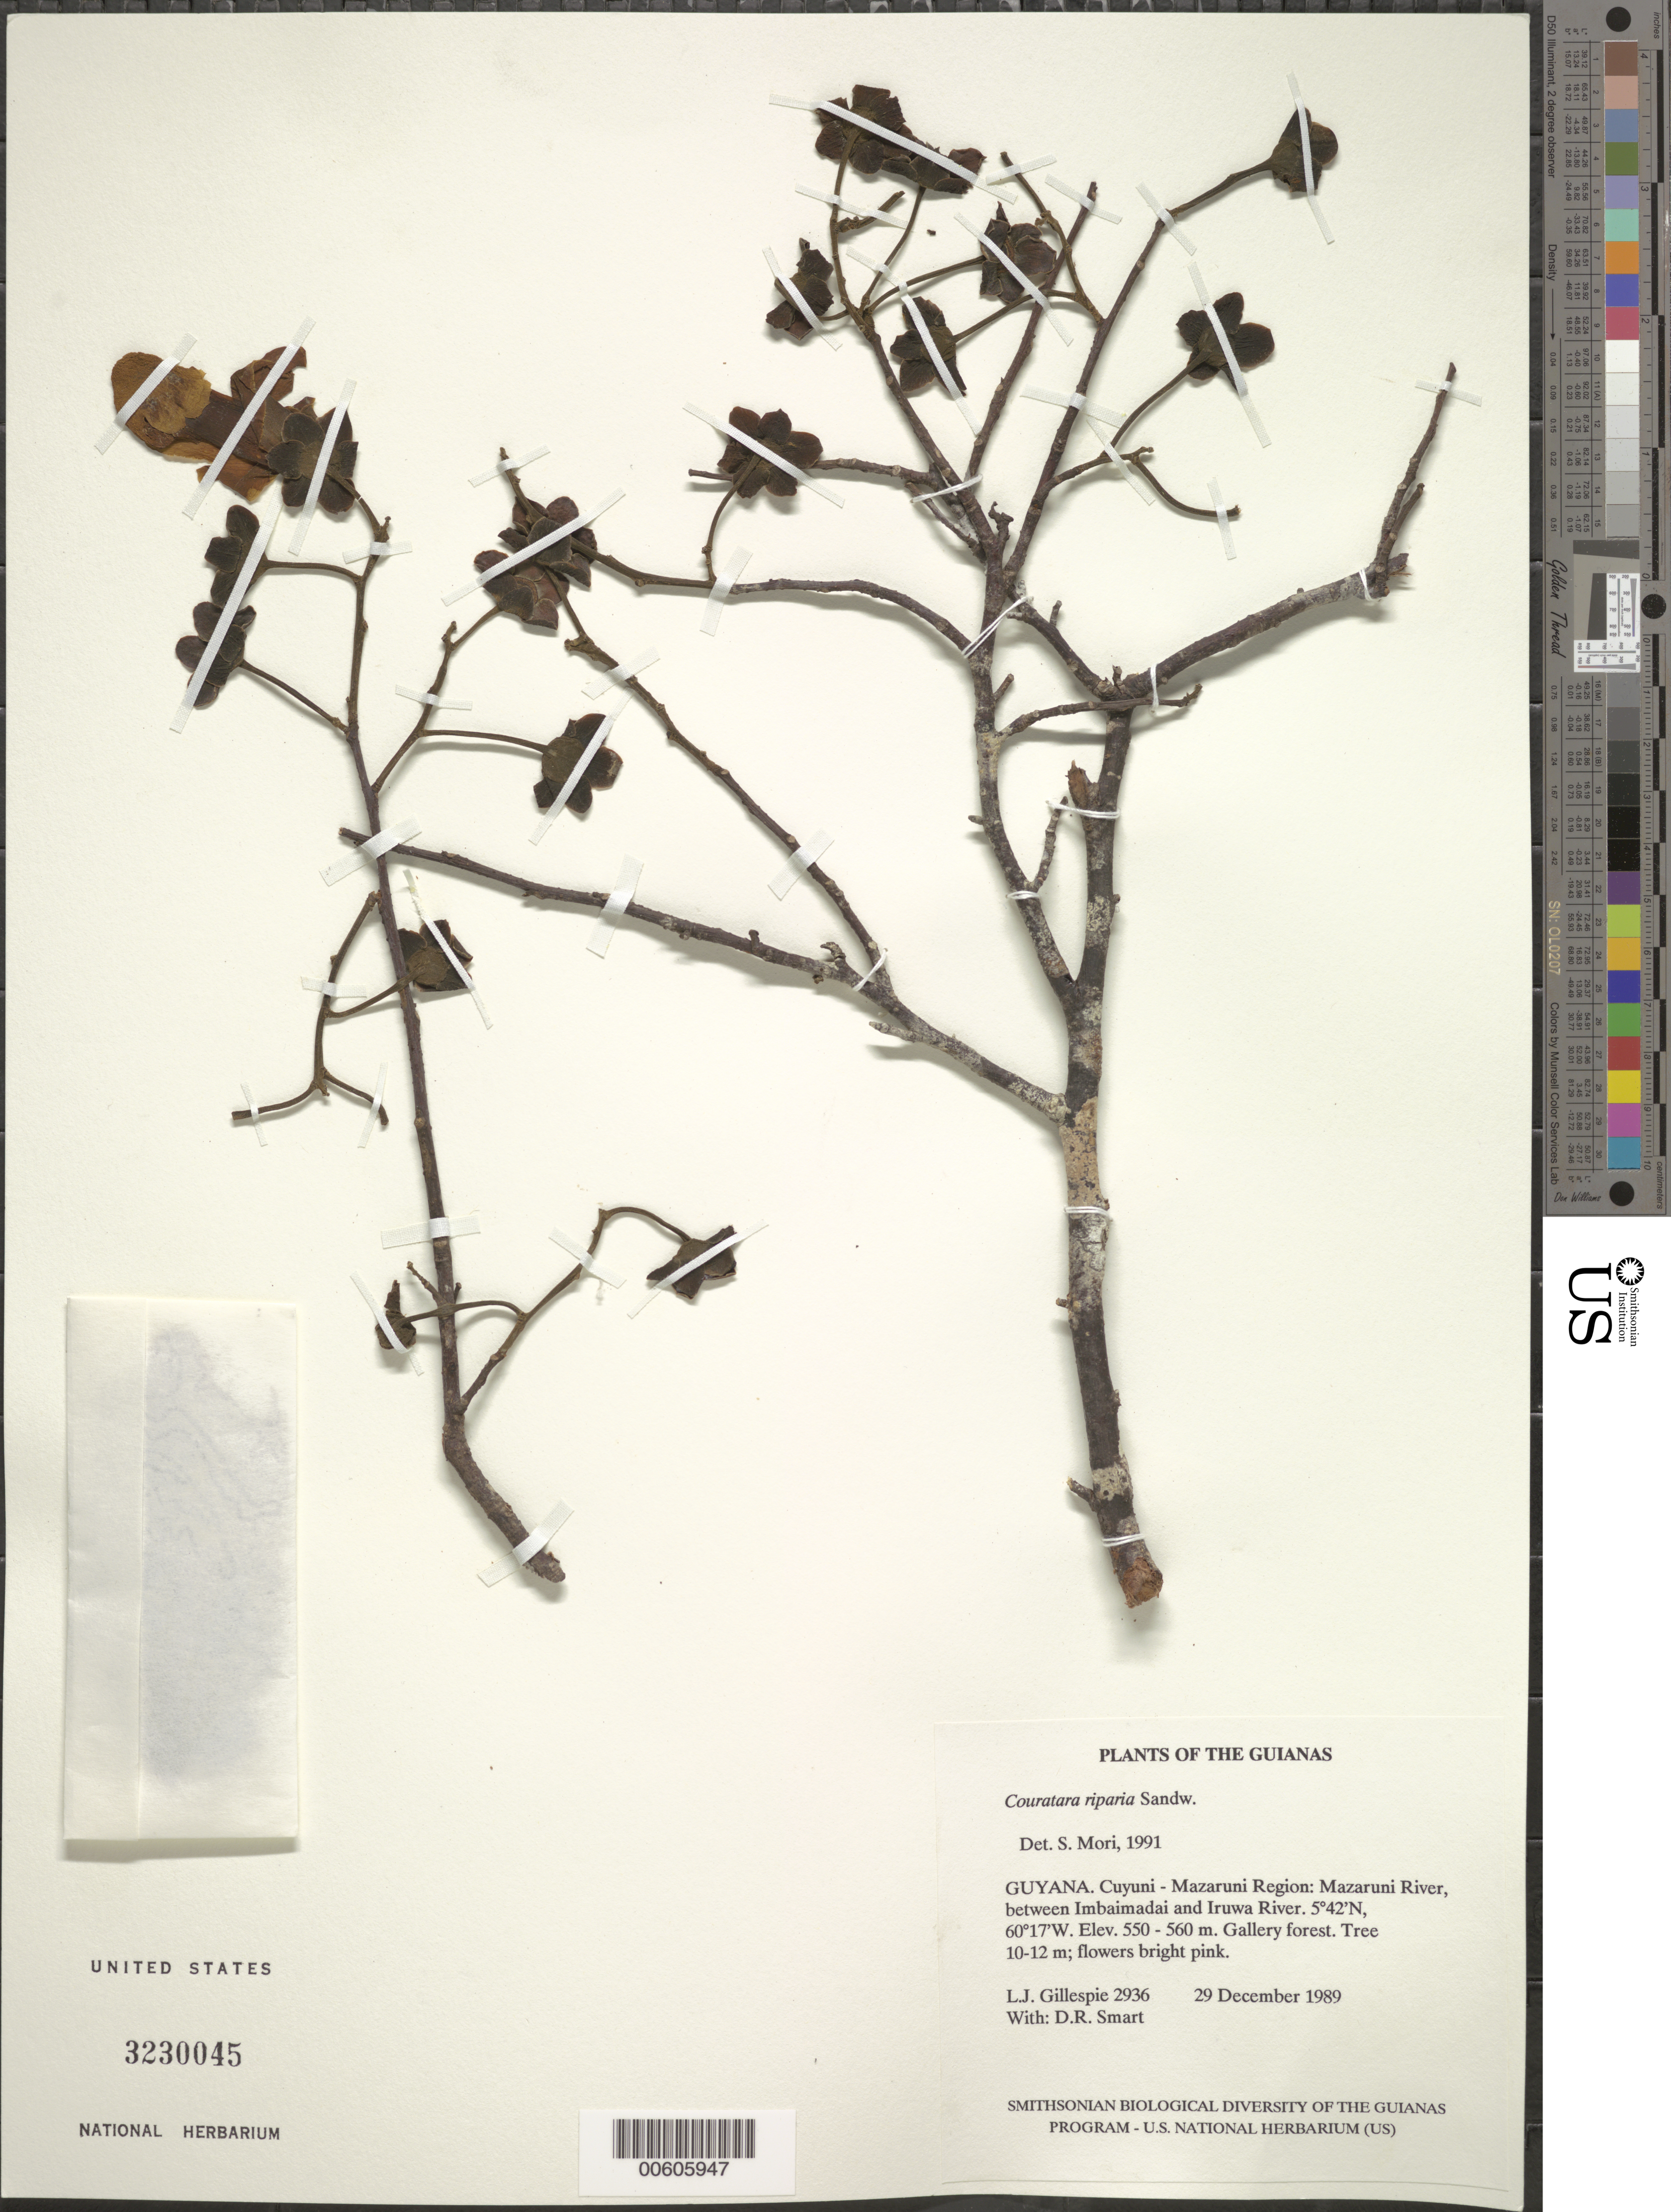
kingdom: Plantae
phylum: Tracheophyta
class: Magnoliopsida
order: Ericales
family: Lecythidaceae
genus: Couratari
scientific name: Couratari riparia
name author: Sandwith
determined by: Mori, Scott A.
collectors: L. J. Gillespie & D. R. Smart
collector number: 2936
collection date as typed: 29 December 1989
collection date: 1989-12-29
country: Guyana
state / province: Cuyuni-Mazaruni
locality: Mazaruni River, between Imbaimadai and Iruwa River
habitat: Gallery forest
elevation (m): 550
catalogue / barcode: US 3230045